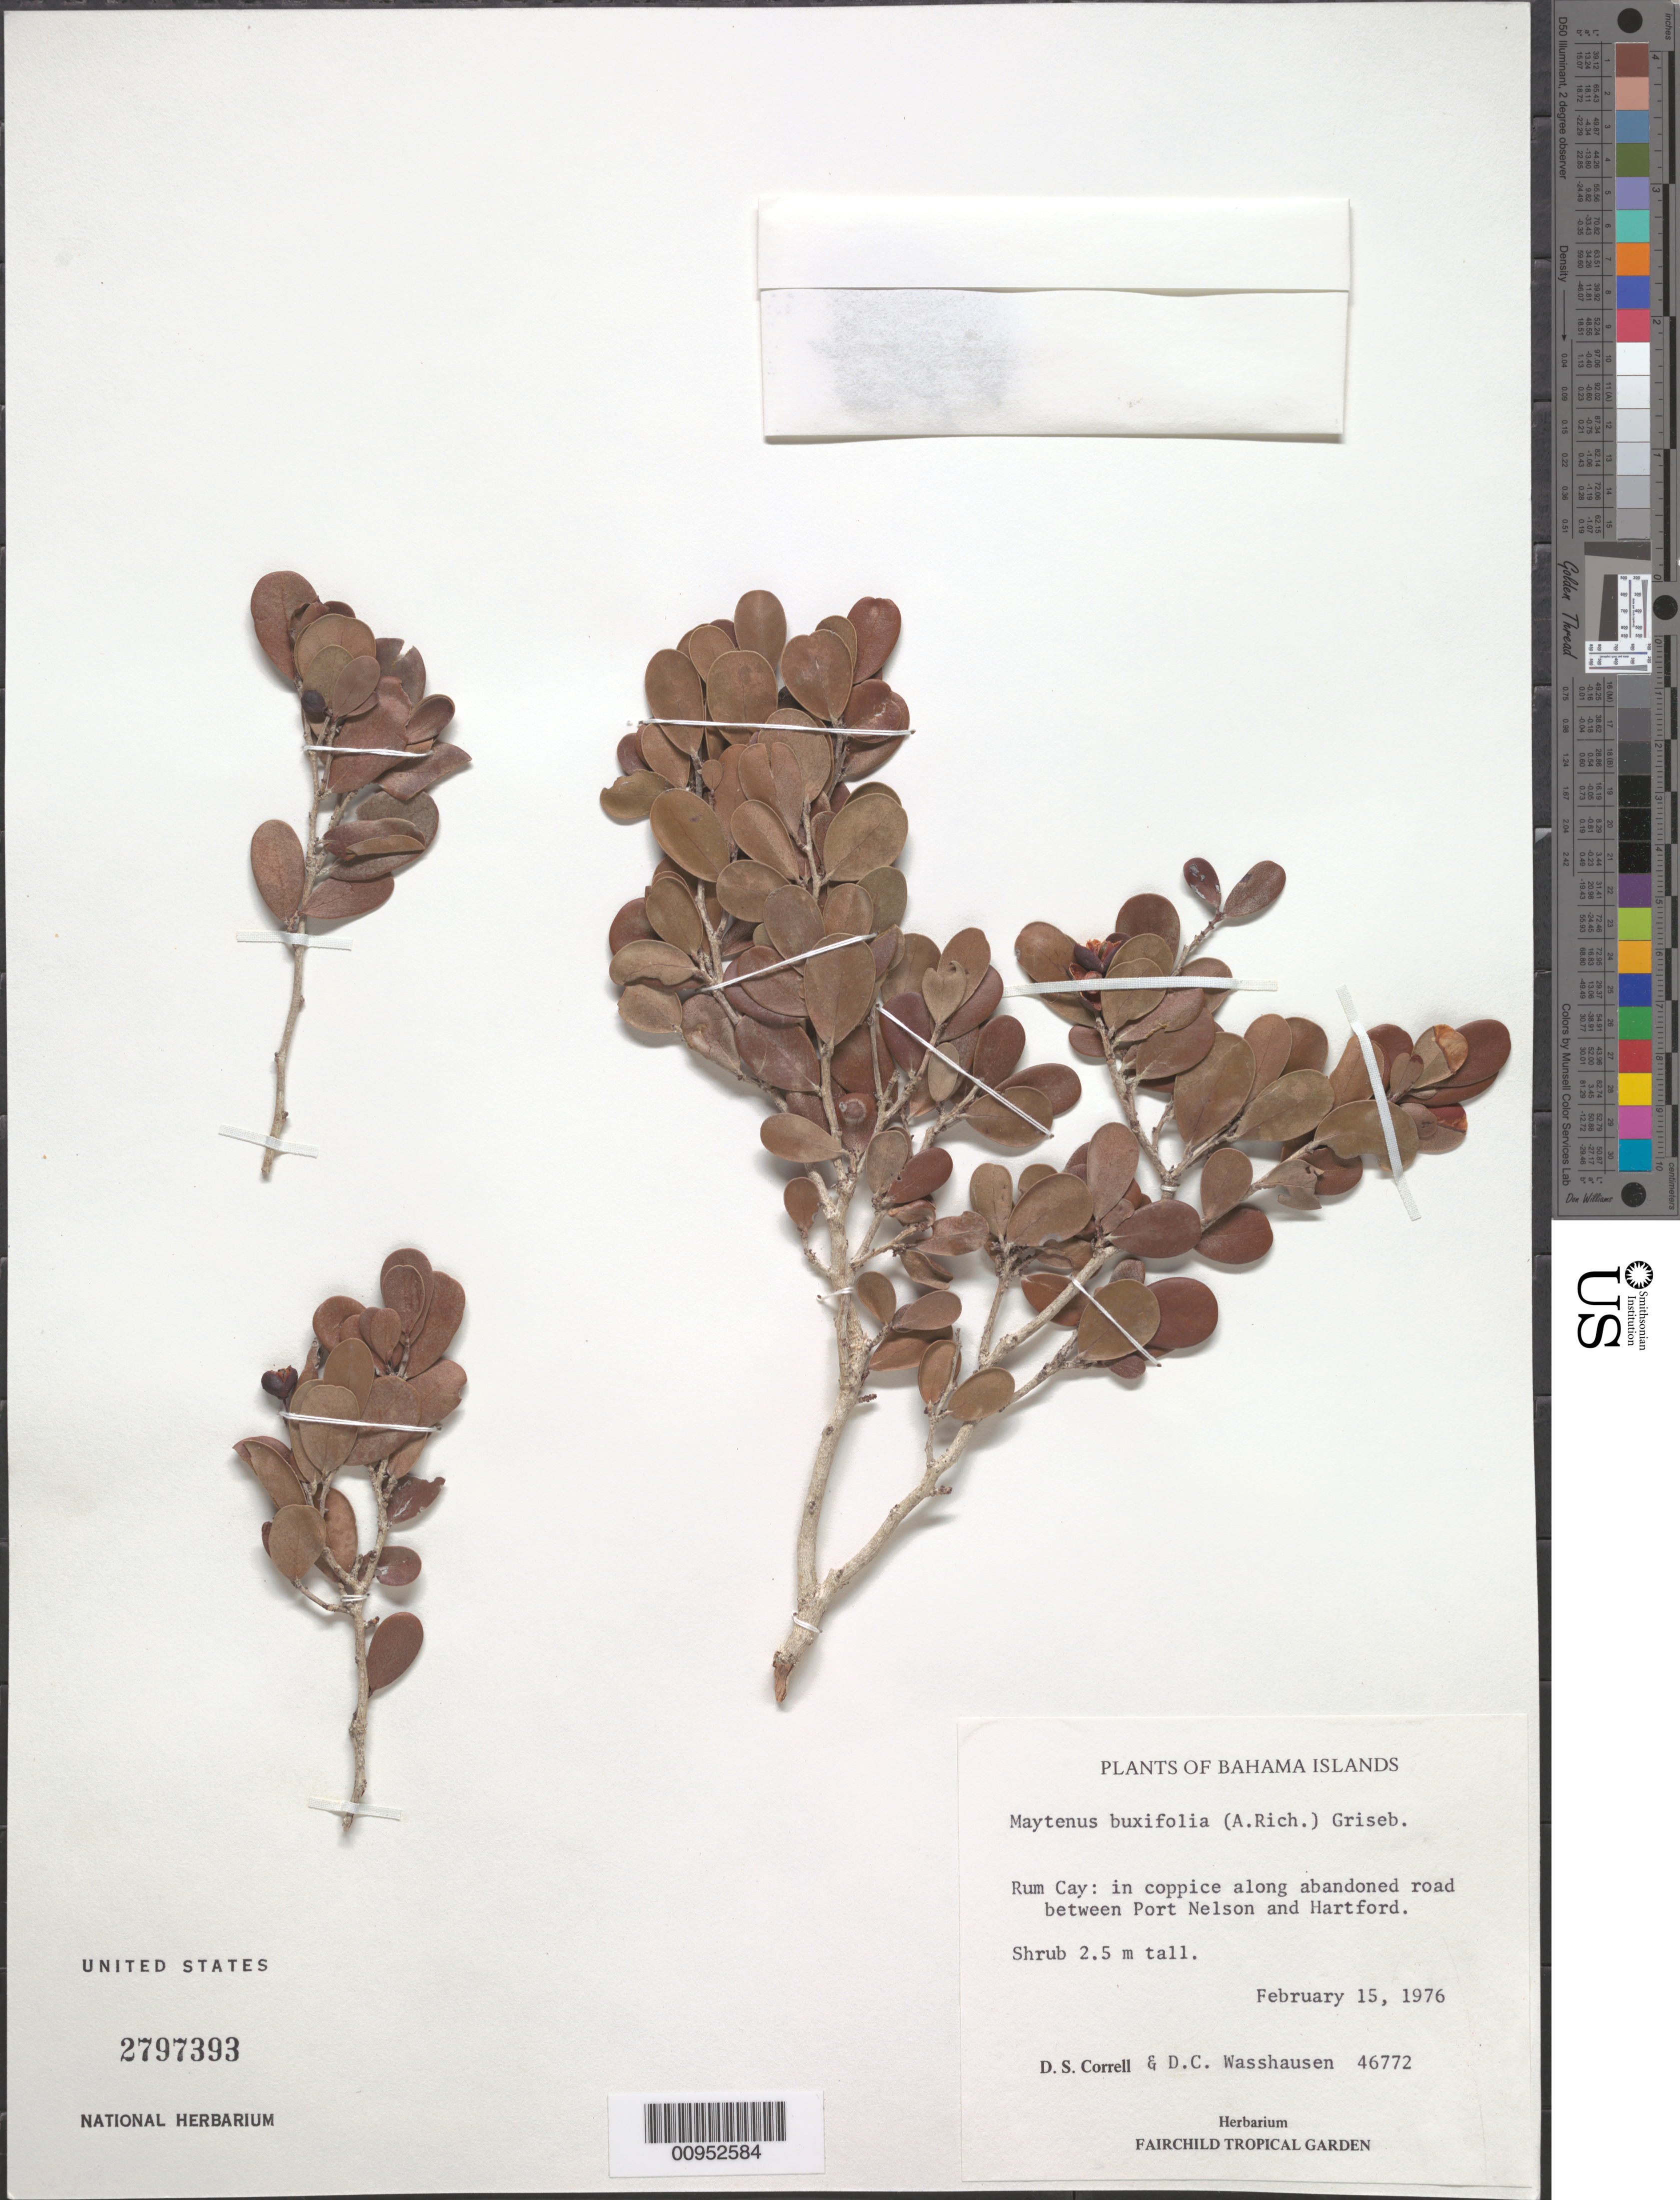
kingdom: Plantae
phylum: Tracheophyta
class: Magnoliopsida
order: Celastrales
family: Celastraceae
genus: Maytenus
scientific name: Maytenus buxifolia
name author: (A. Rich.) Griseb.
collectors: D. S. Correll & D. C. Wasshausen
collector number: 46772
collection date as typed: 15 Feb 1976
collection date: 1976-02-15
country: Bahamas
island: Rum Cay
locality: Between Port Nelson and Hartford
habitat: In coppice along abandoned road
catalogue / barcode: US 2797393